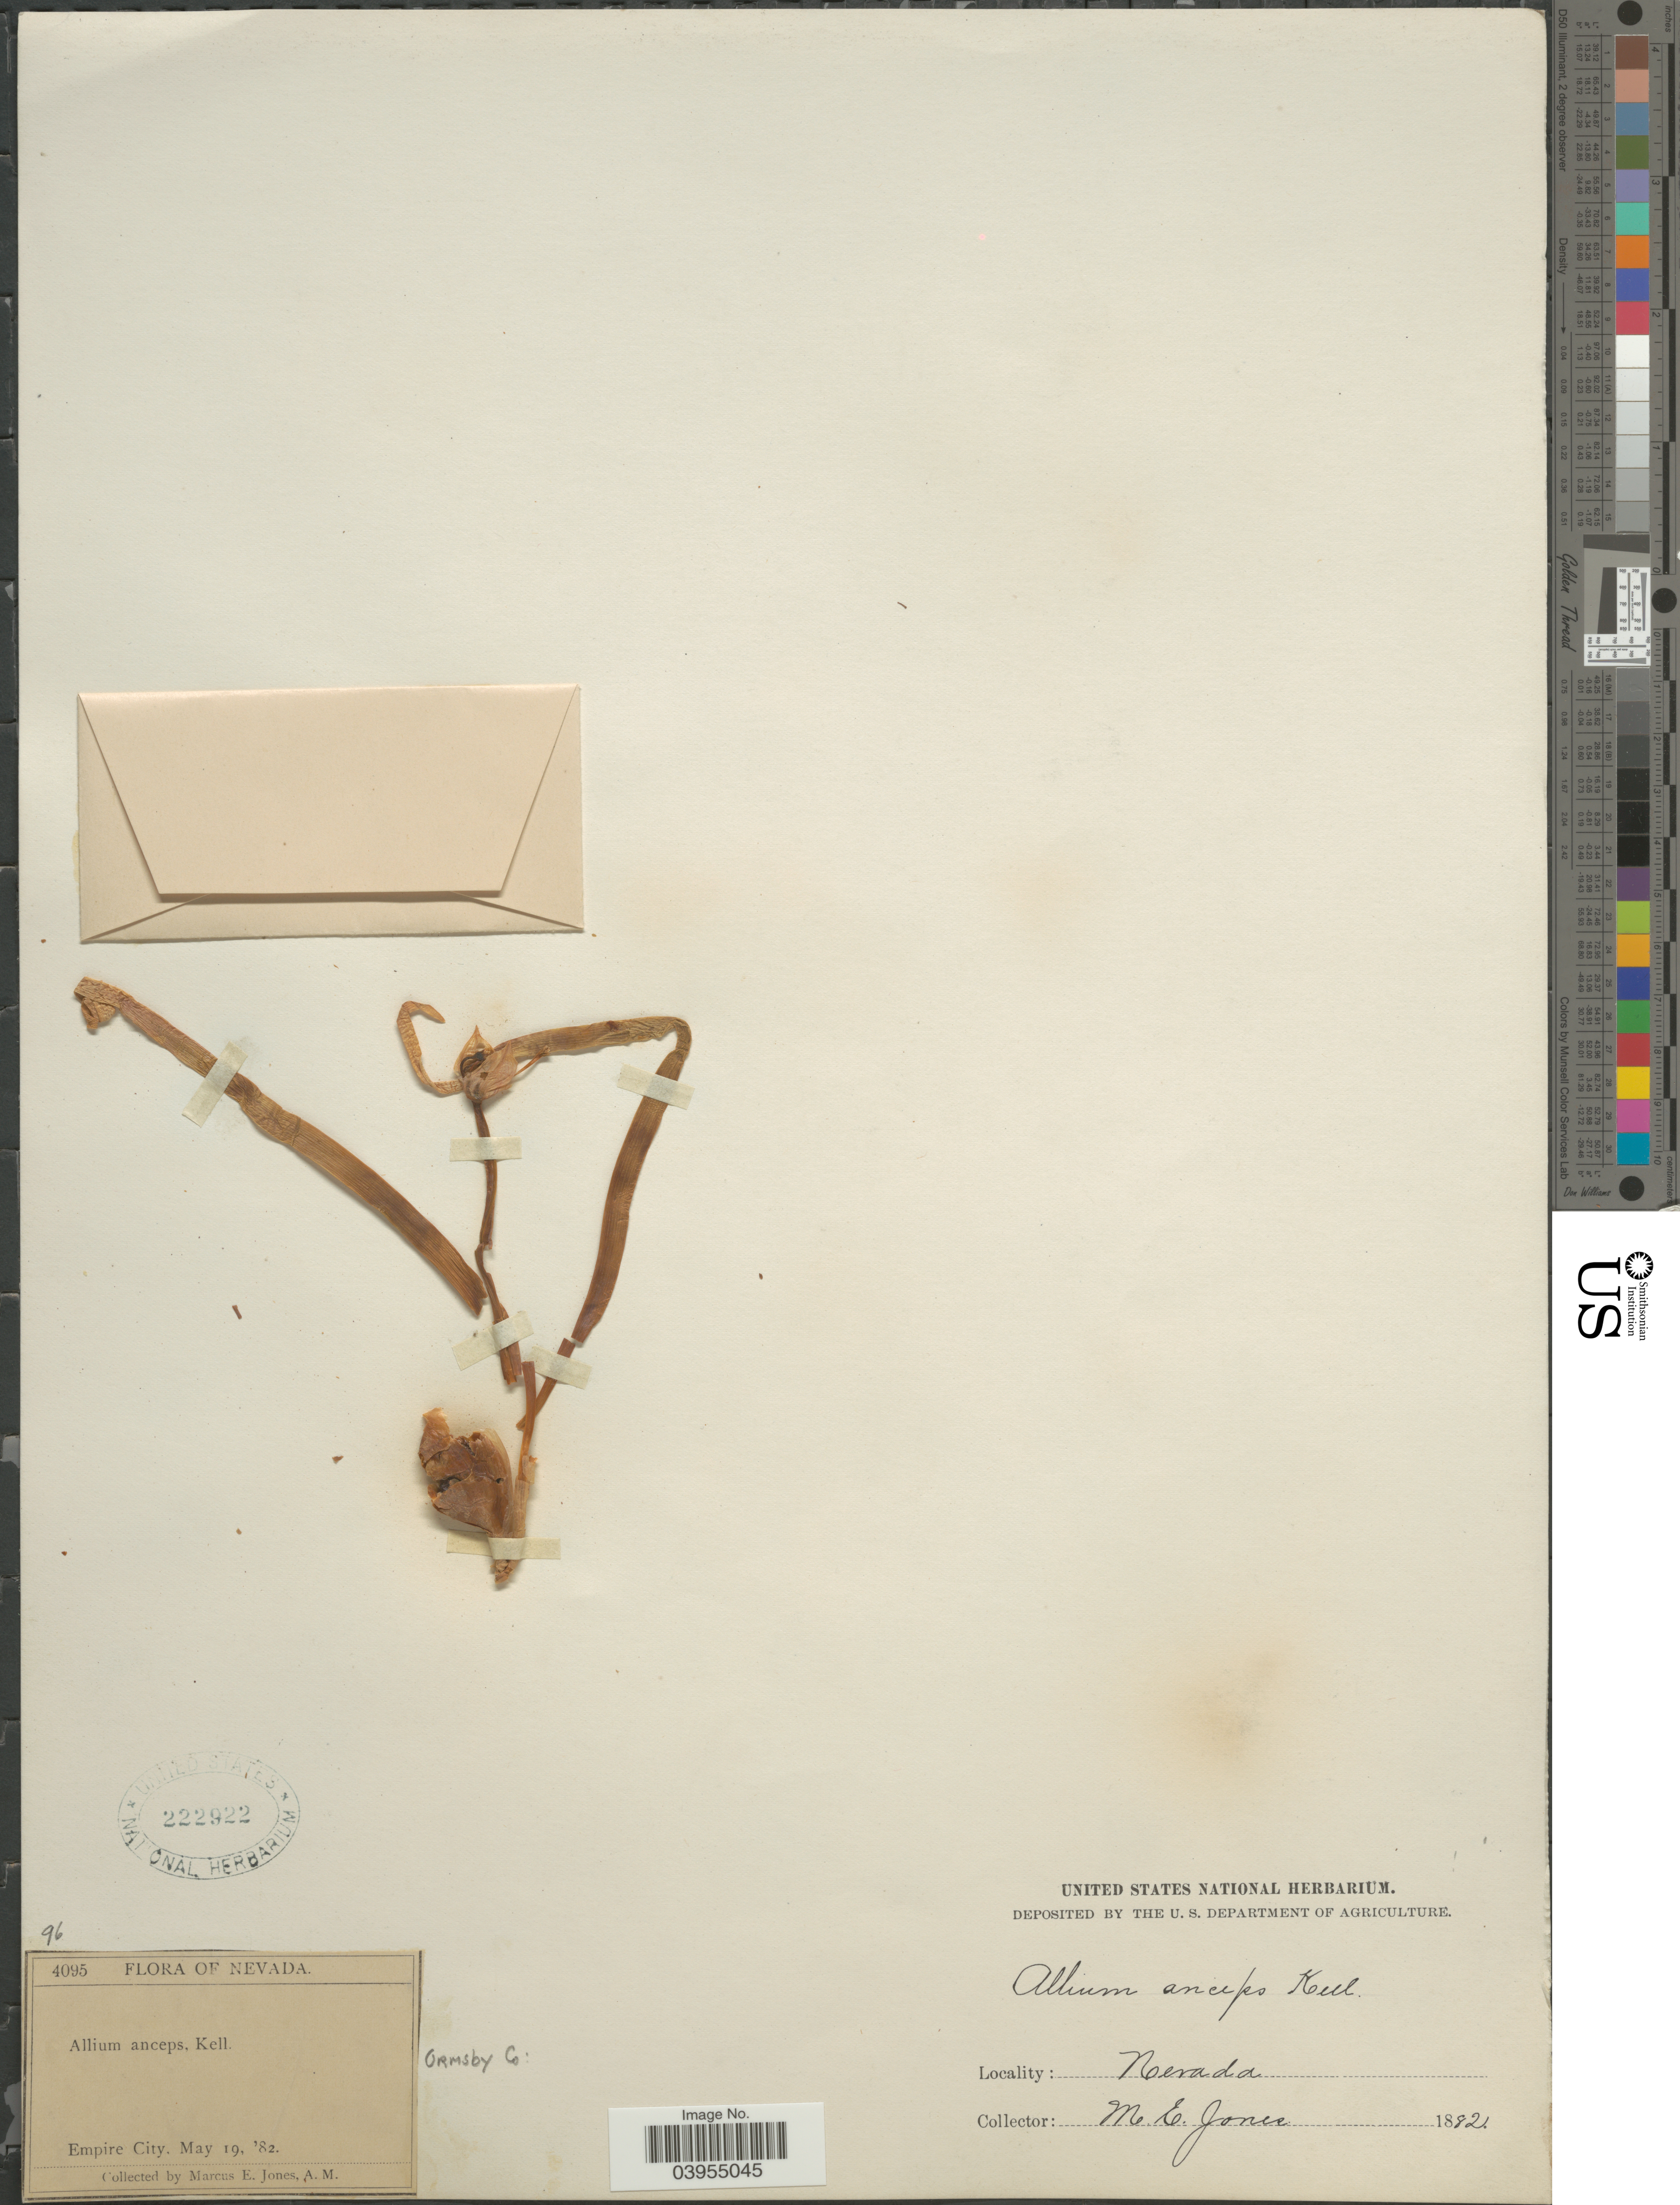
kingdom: Plantae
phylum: Tracheophyta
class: Liliopsida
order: Asparagales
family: Amaryllidaceae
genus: Allium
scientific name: Allium anceps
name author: Kellogg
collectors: M. E. Jones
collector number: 4095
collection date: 1882-05-19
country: United States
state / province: Nevada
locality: Empire City. Ormsby Co.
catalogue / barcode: US 222922